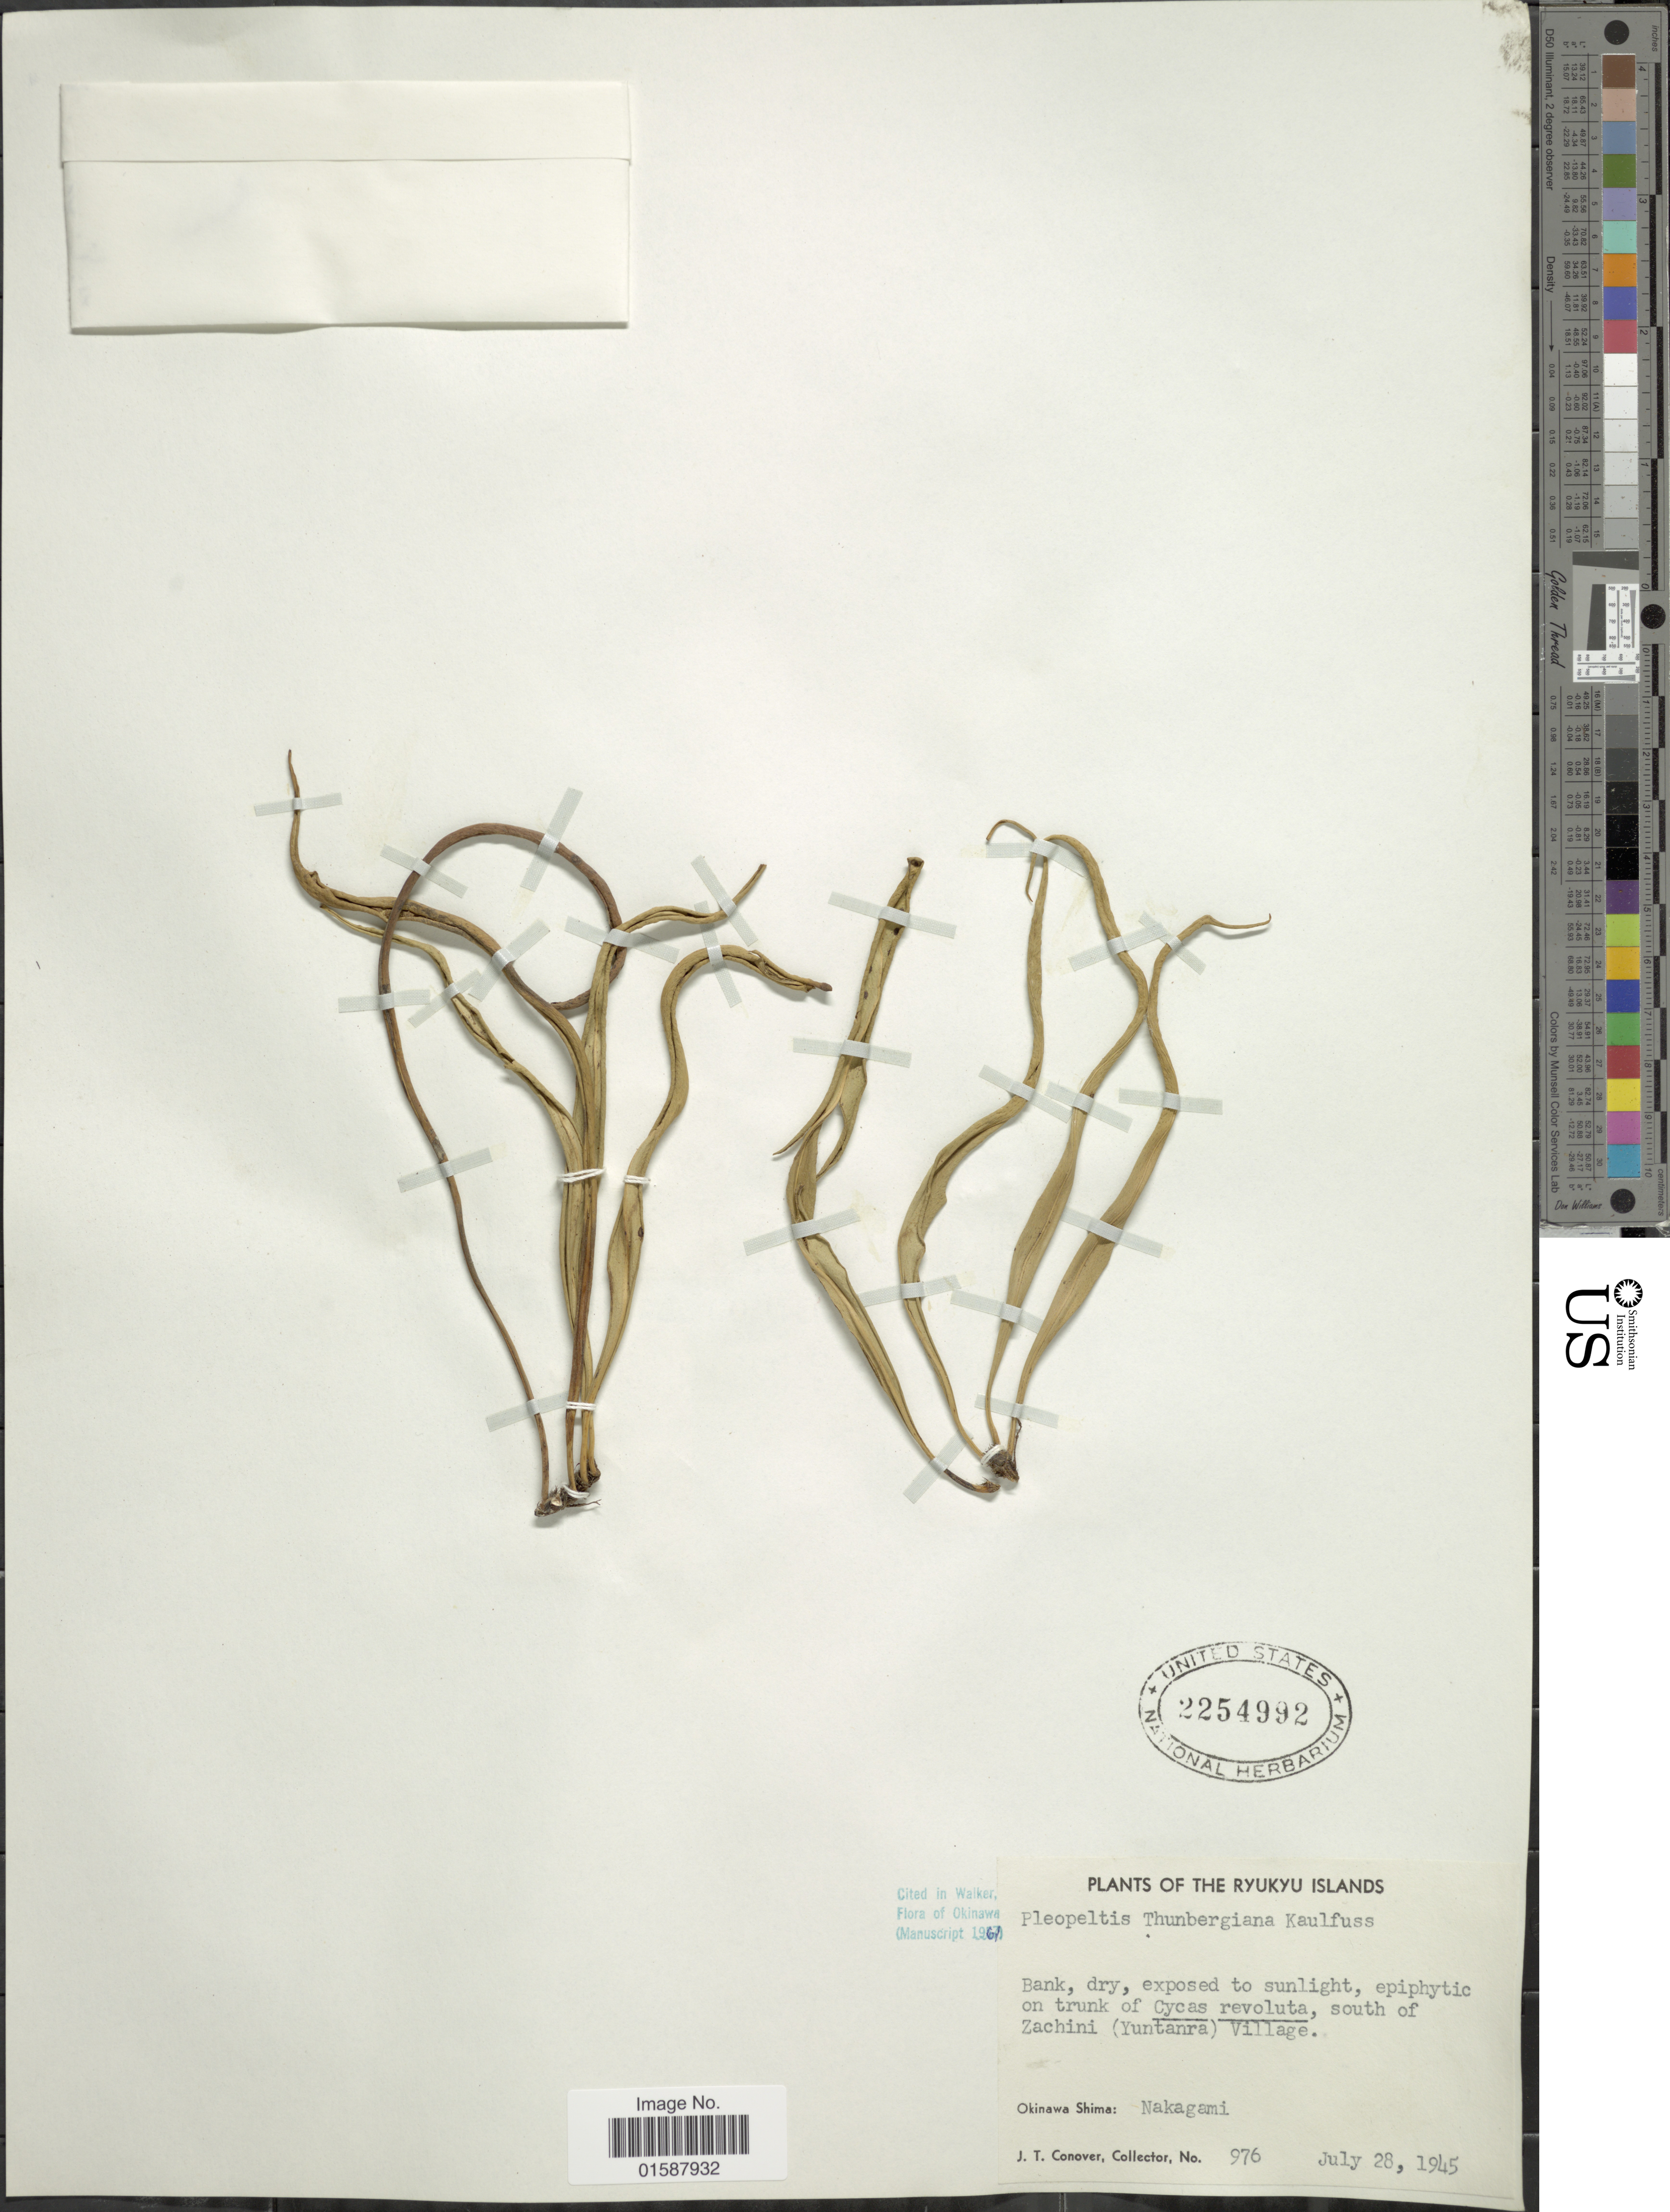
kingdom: Plantae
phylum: Tracheophyta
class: Polypodiopsida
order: Polypodiales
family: Polypodiaceae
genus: Lepisorus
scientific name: Lepisorus thunbergianus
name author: (Kaulf.) Ching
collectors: J. T. Conover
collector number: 976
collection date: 1945-07-28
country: Japan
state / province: Okinawa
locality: Ryukyu Islands. South of Zachini (Yuntanra) Village. Okinawa Shima: Nakagami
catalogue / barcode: US 2254992